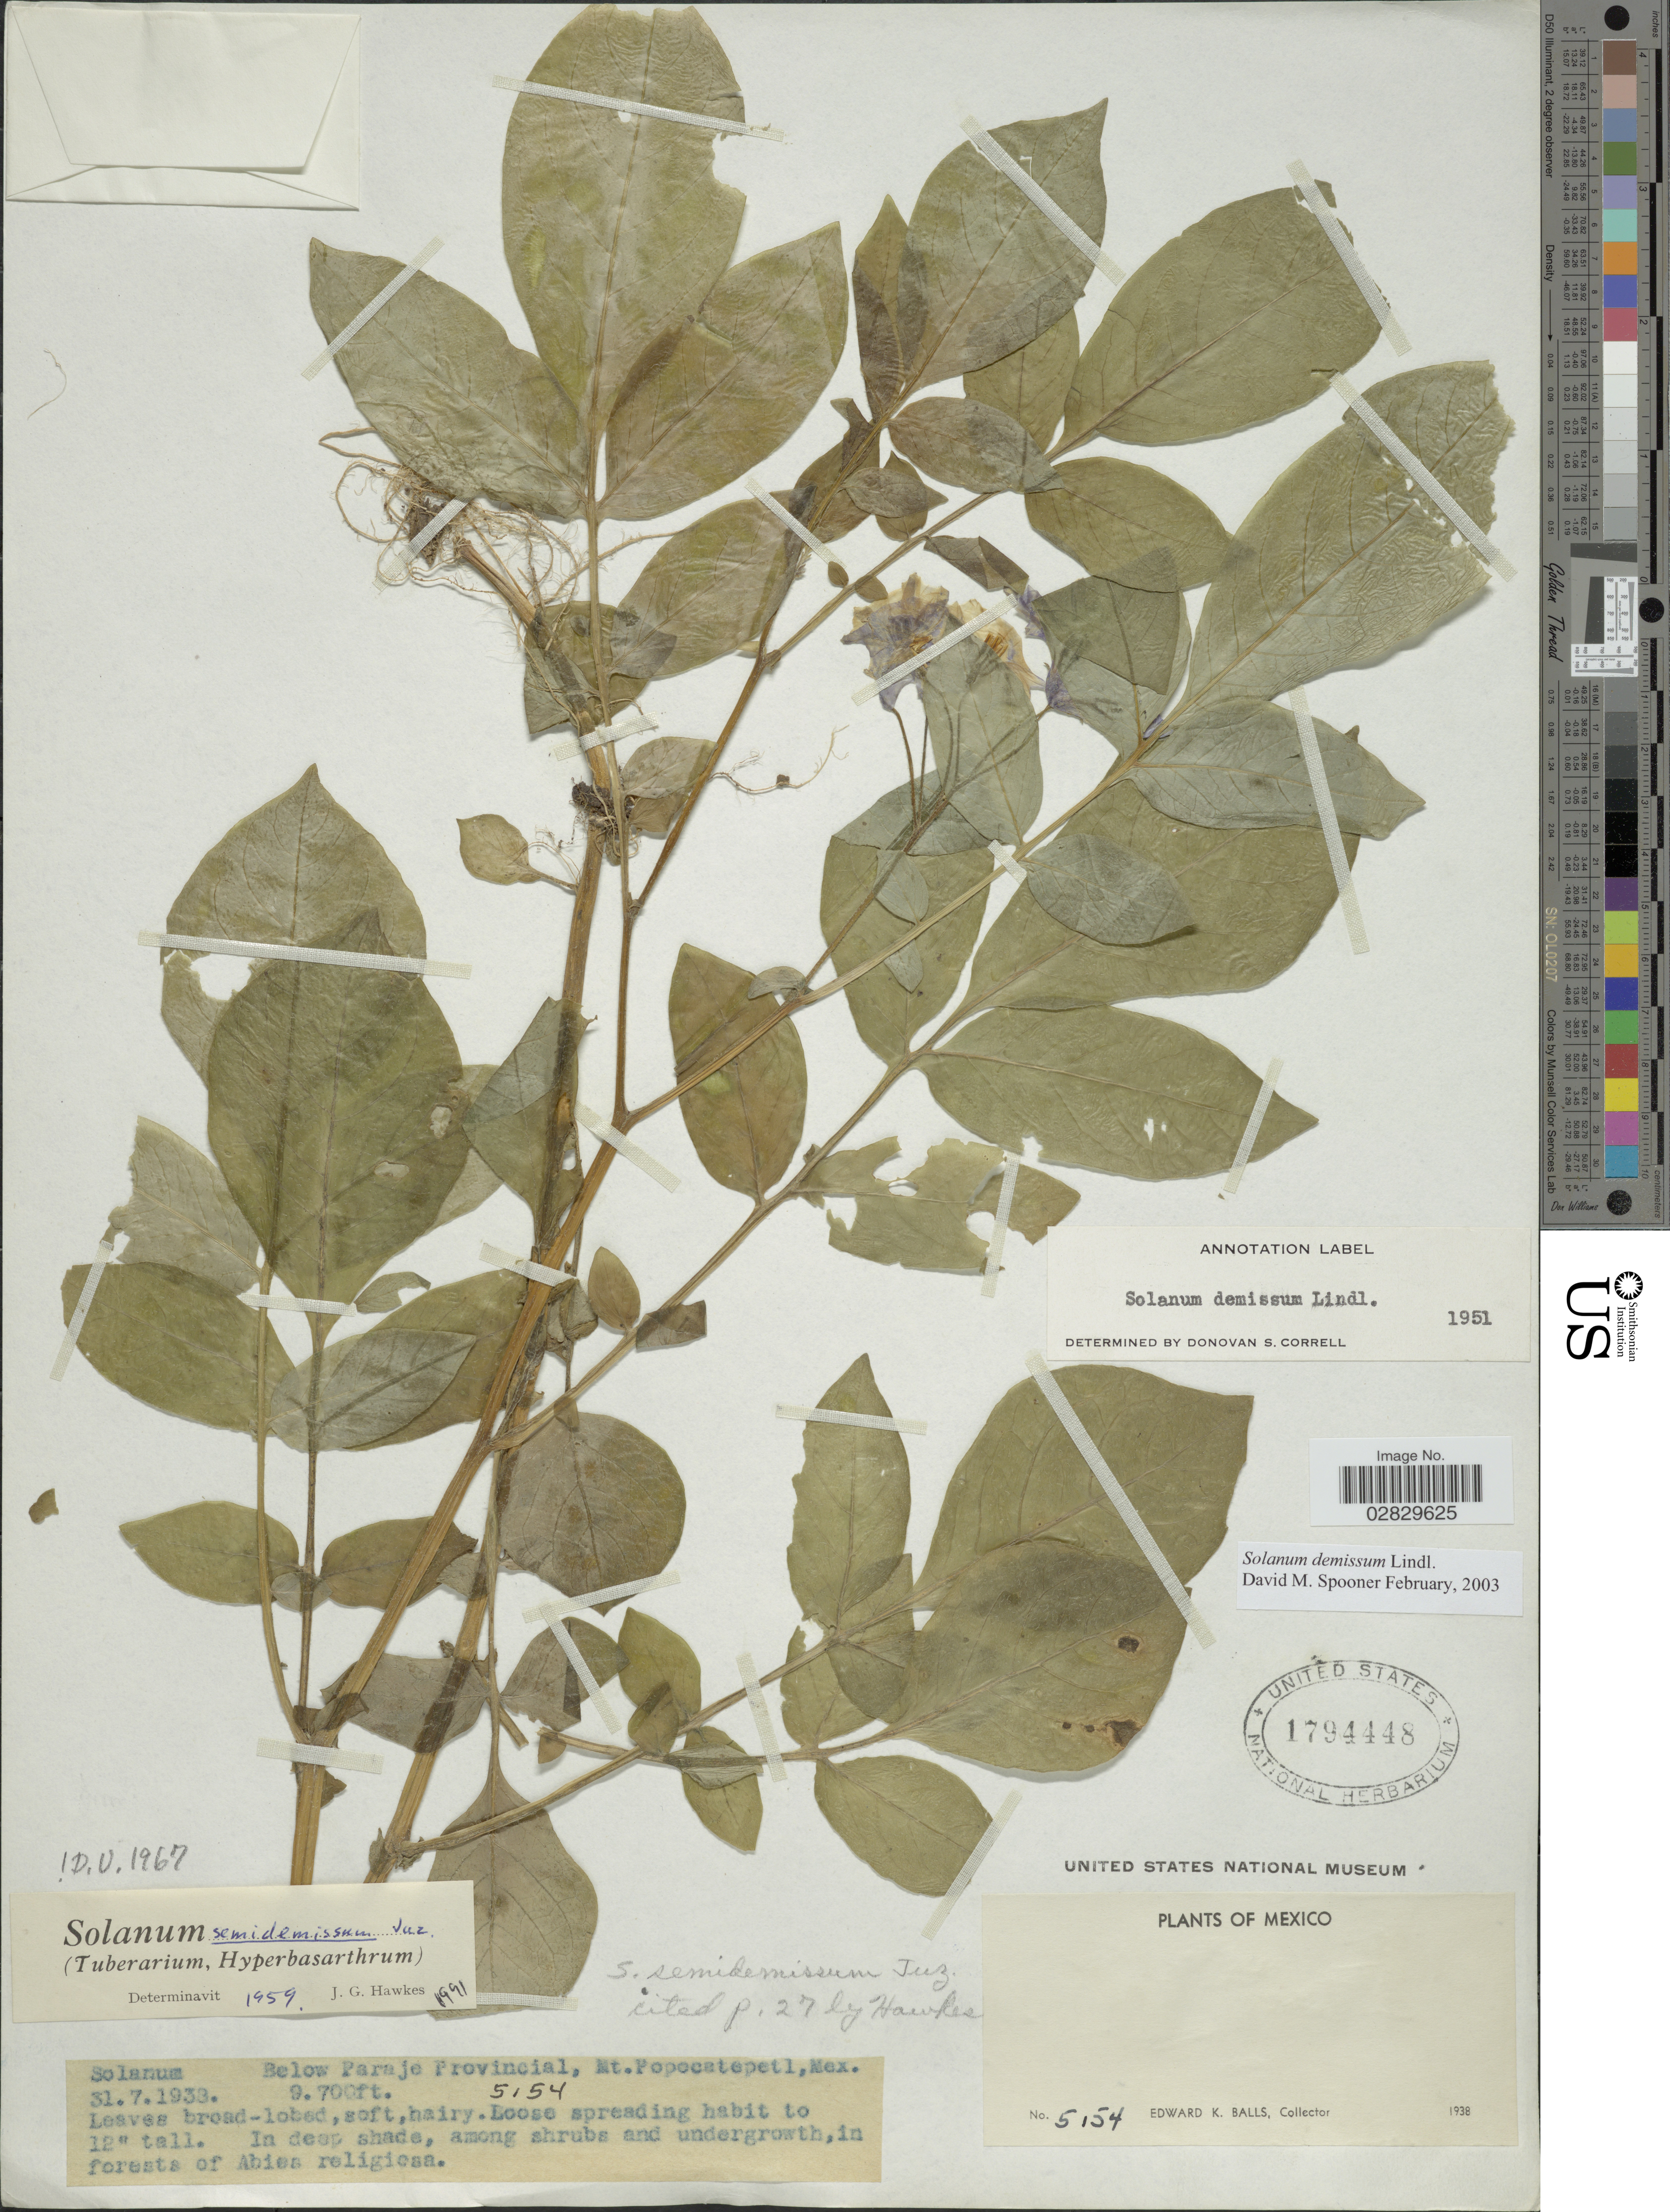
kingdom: Plantae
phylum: Tracheophyta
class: Magnoliopsida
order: Solanales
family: Solanaceae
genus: Solanum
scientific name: Solanum demissum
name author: Lindl.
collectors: E. K. Balls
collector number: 5154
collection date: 1938-07-31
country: Mexico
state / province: México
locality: Below Paraje Provincial, Mt. Popecatepetl.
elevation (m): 2957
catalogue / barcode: US 1794448